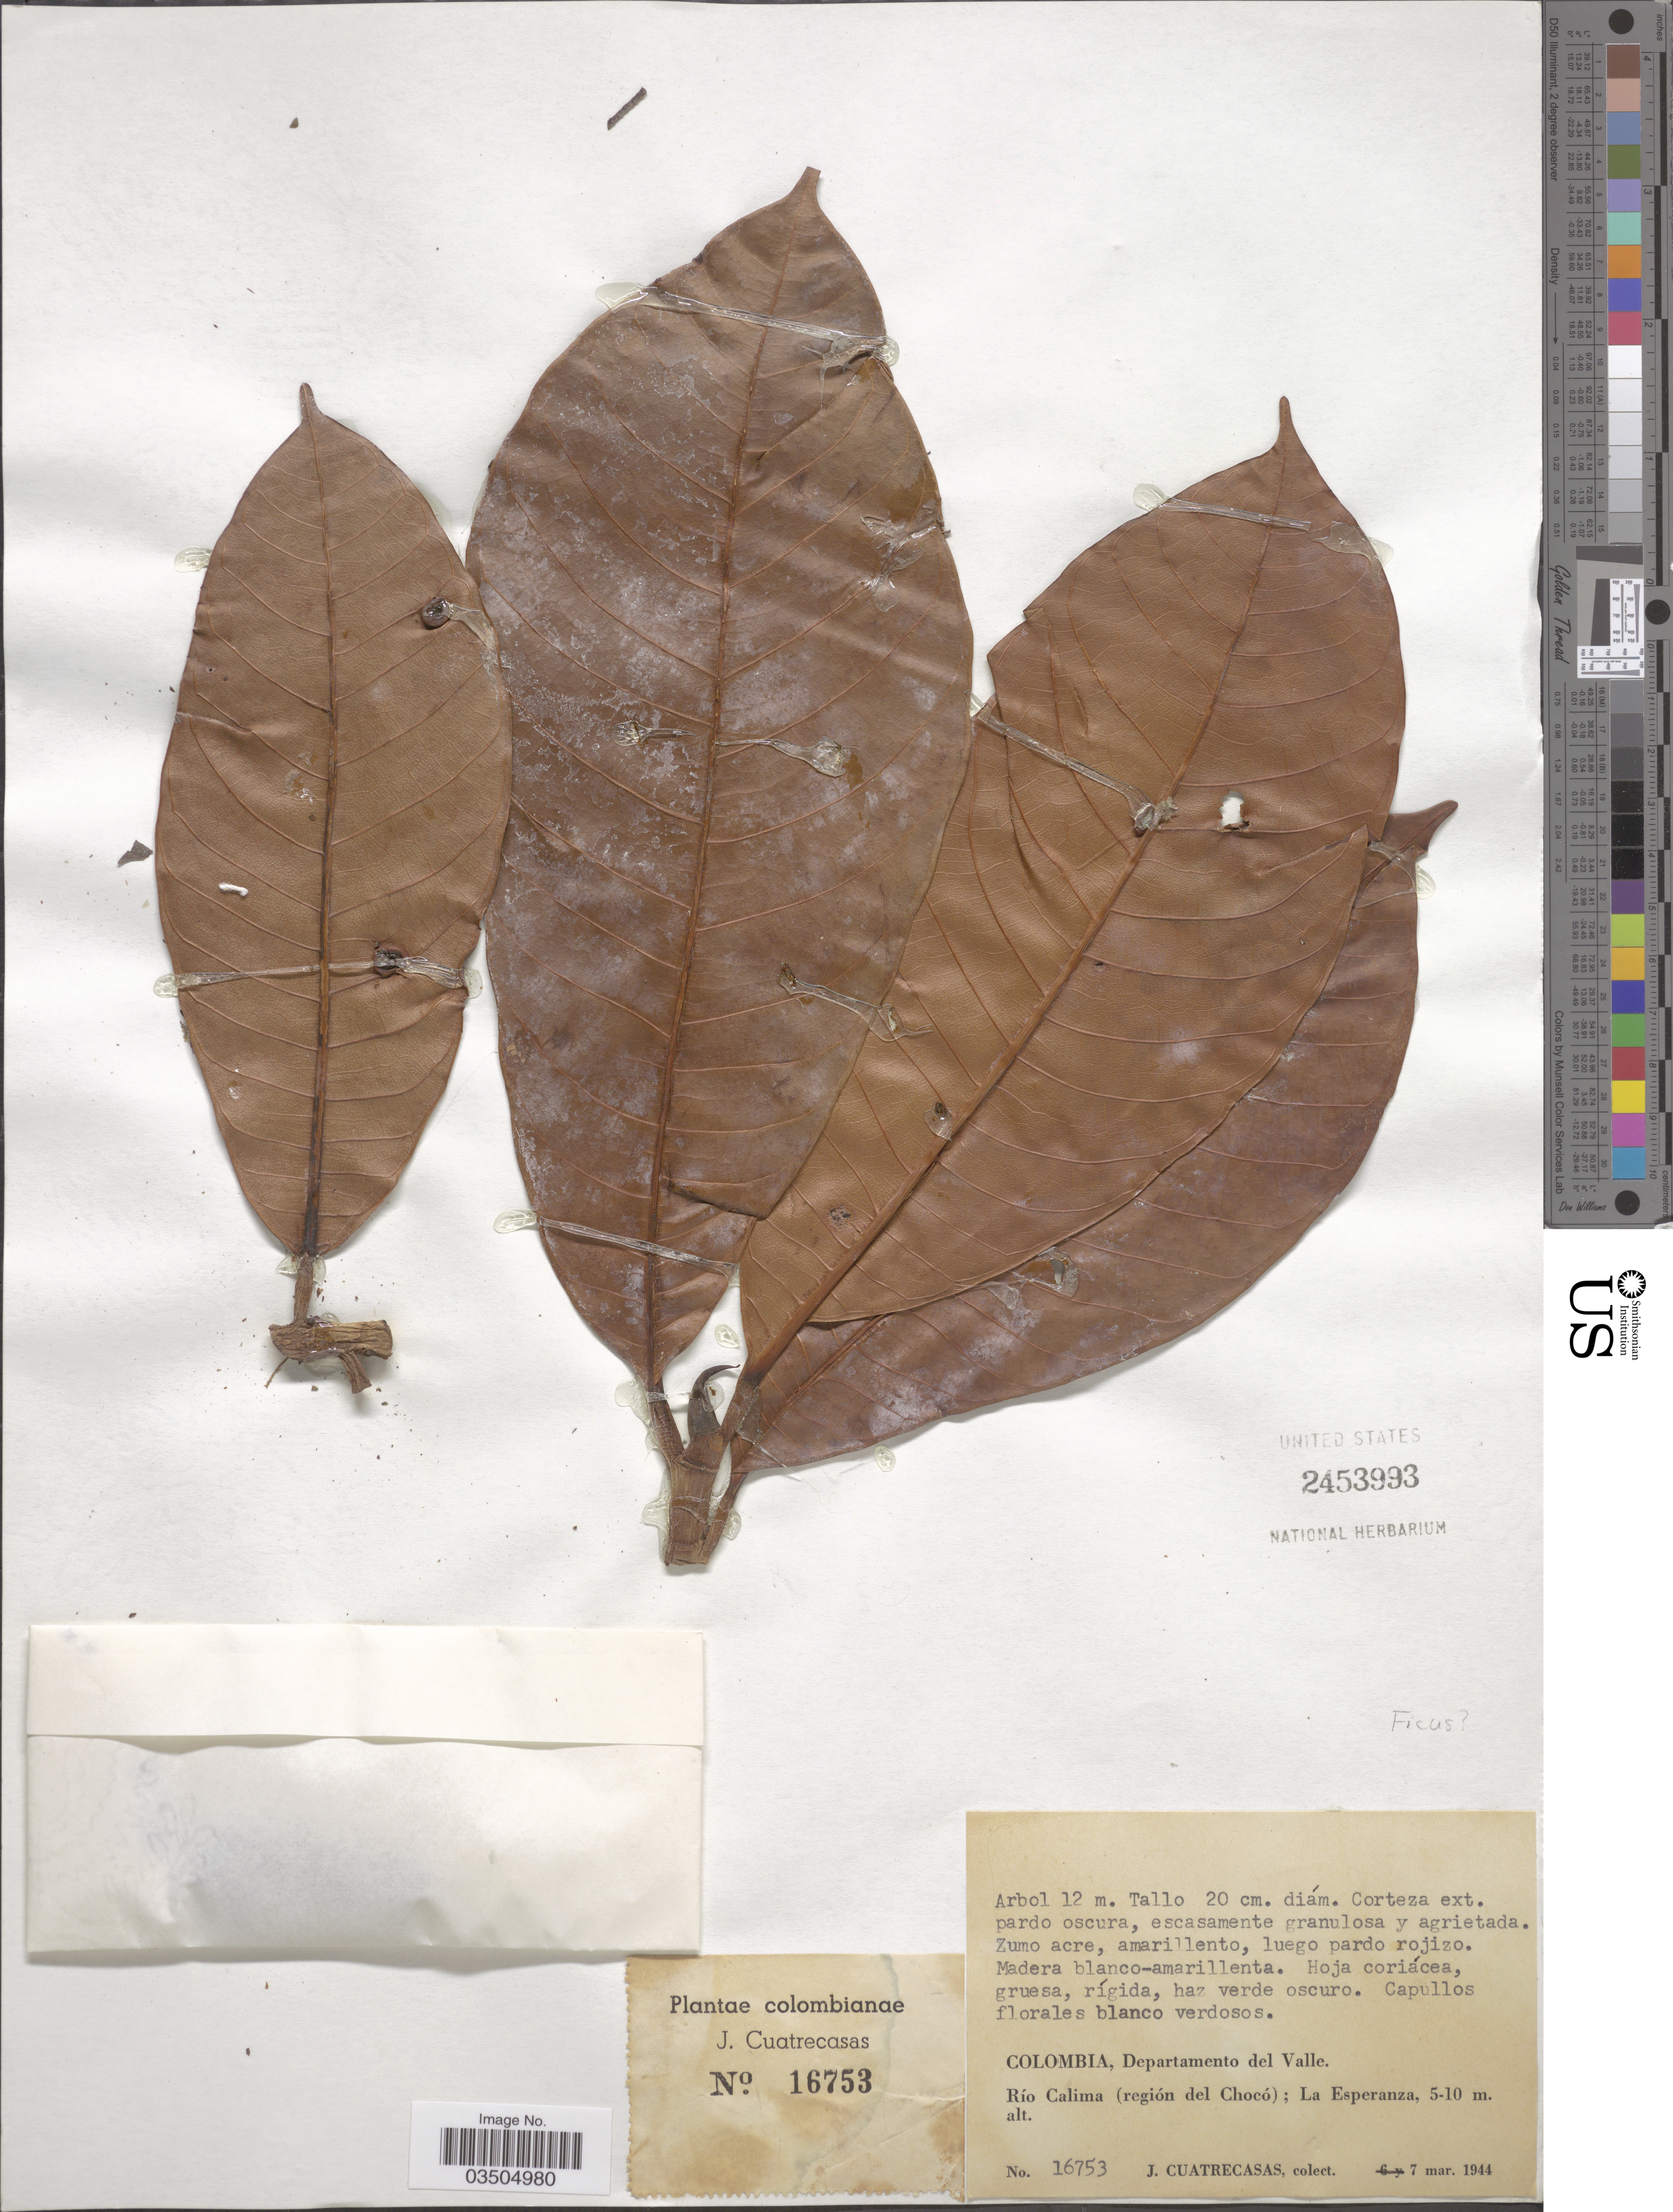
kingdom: Plantae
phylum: Tracheophyta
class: Magnoliopsida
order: Proteales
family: Proteaceae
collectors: J. Cuatrecasas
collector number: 16753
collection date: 1944-03-07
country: Colombia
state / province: Valle del Cauca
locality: Departamento del Valle. Río Calima (región del Chocó); La Esperanza.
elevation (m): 5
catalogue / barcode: US 2453993